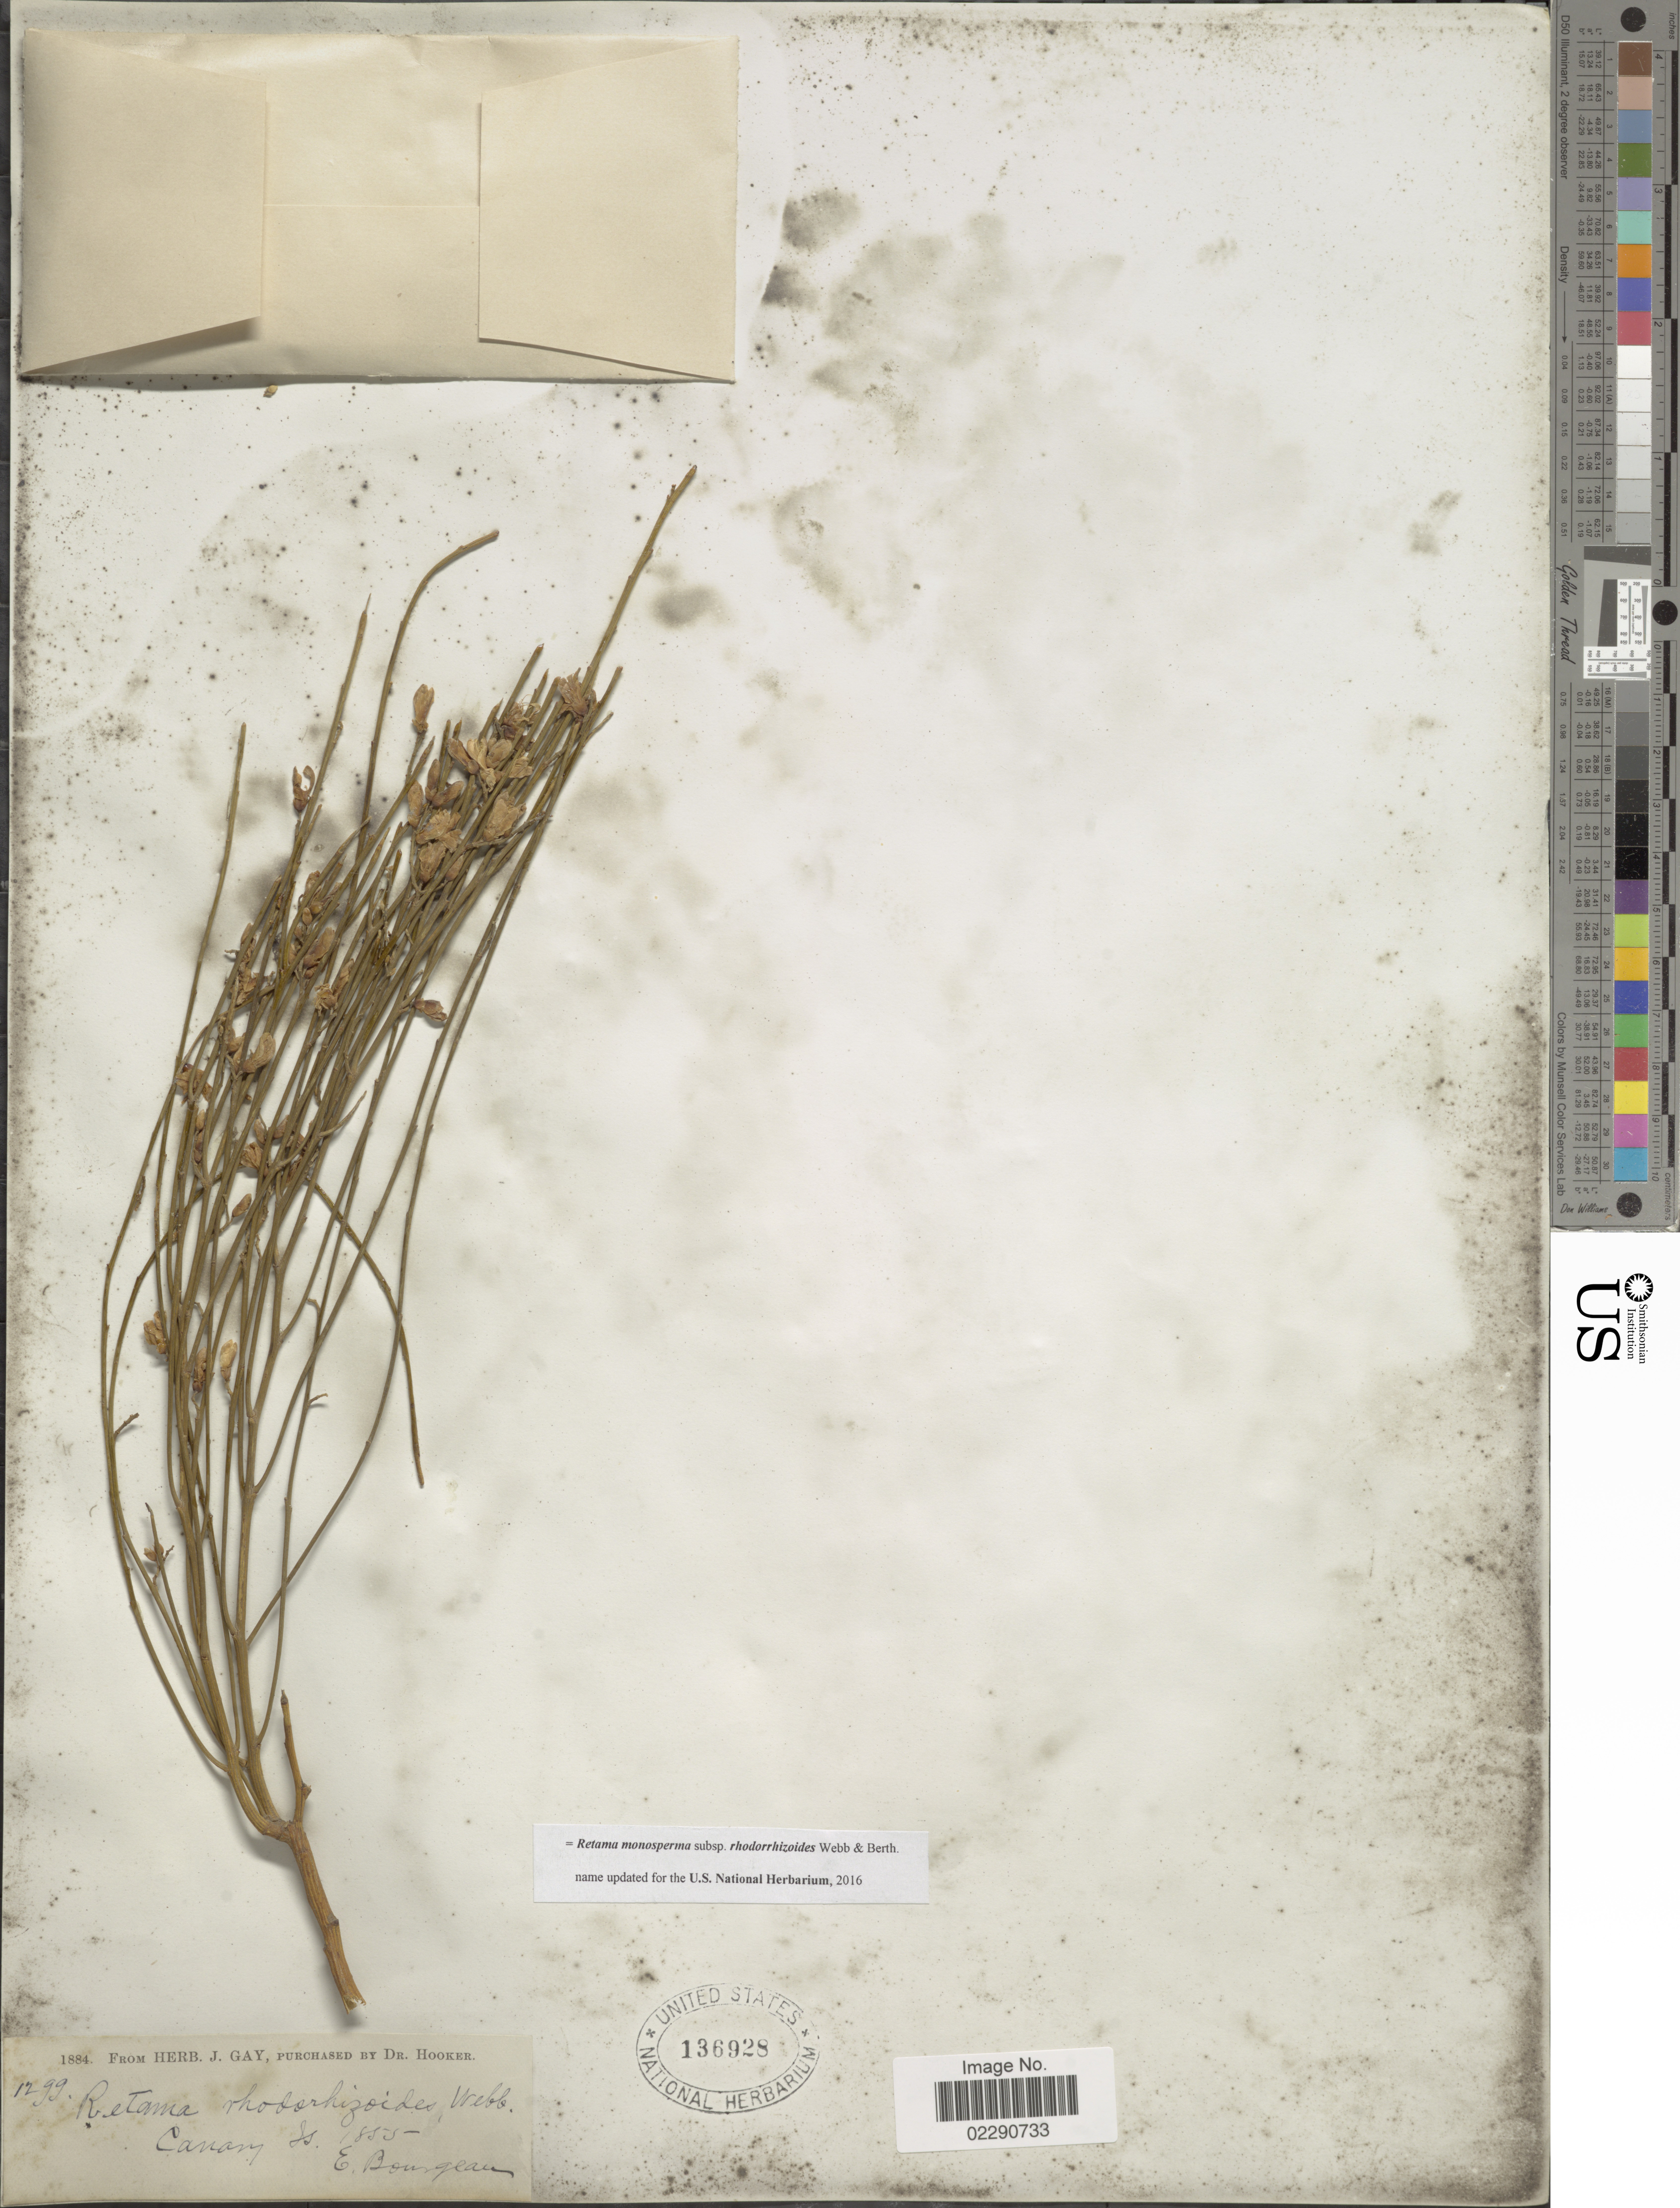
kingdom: Plantae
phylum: Tracheophyta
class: Magnoliopsida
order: Fabales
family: Fabaceae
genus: Retama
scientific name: Retama rhodorhizoides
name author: (Webb. & Berthel.) Webb & Berthel.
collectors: E. Bourgeau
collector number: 1299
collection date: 1855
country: Spain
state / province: Canarias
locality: Canary Is.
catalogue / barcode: US 136928